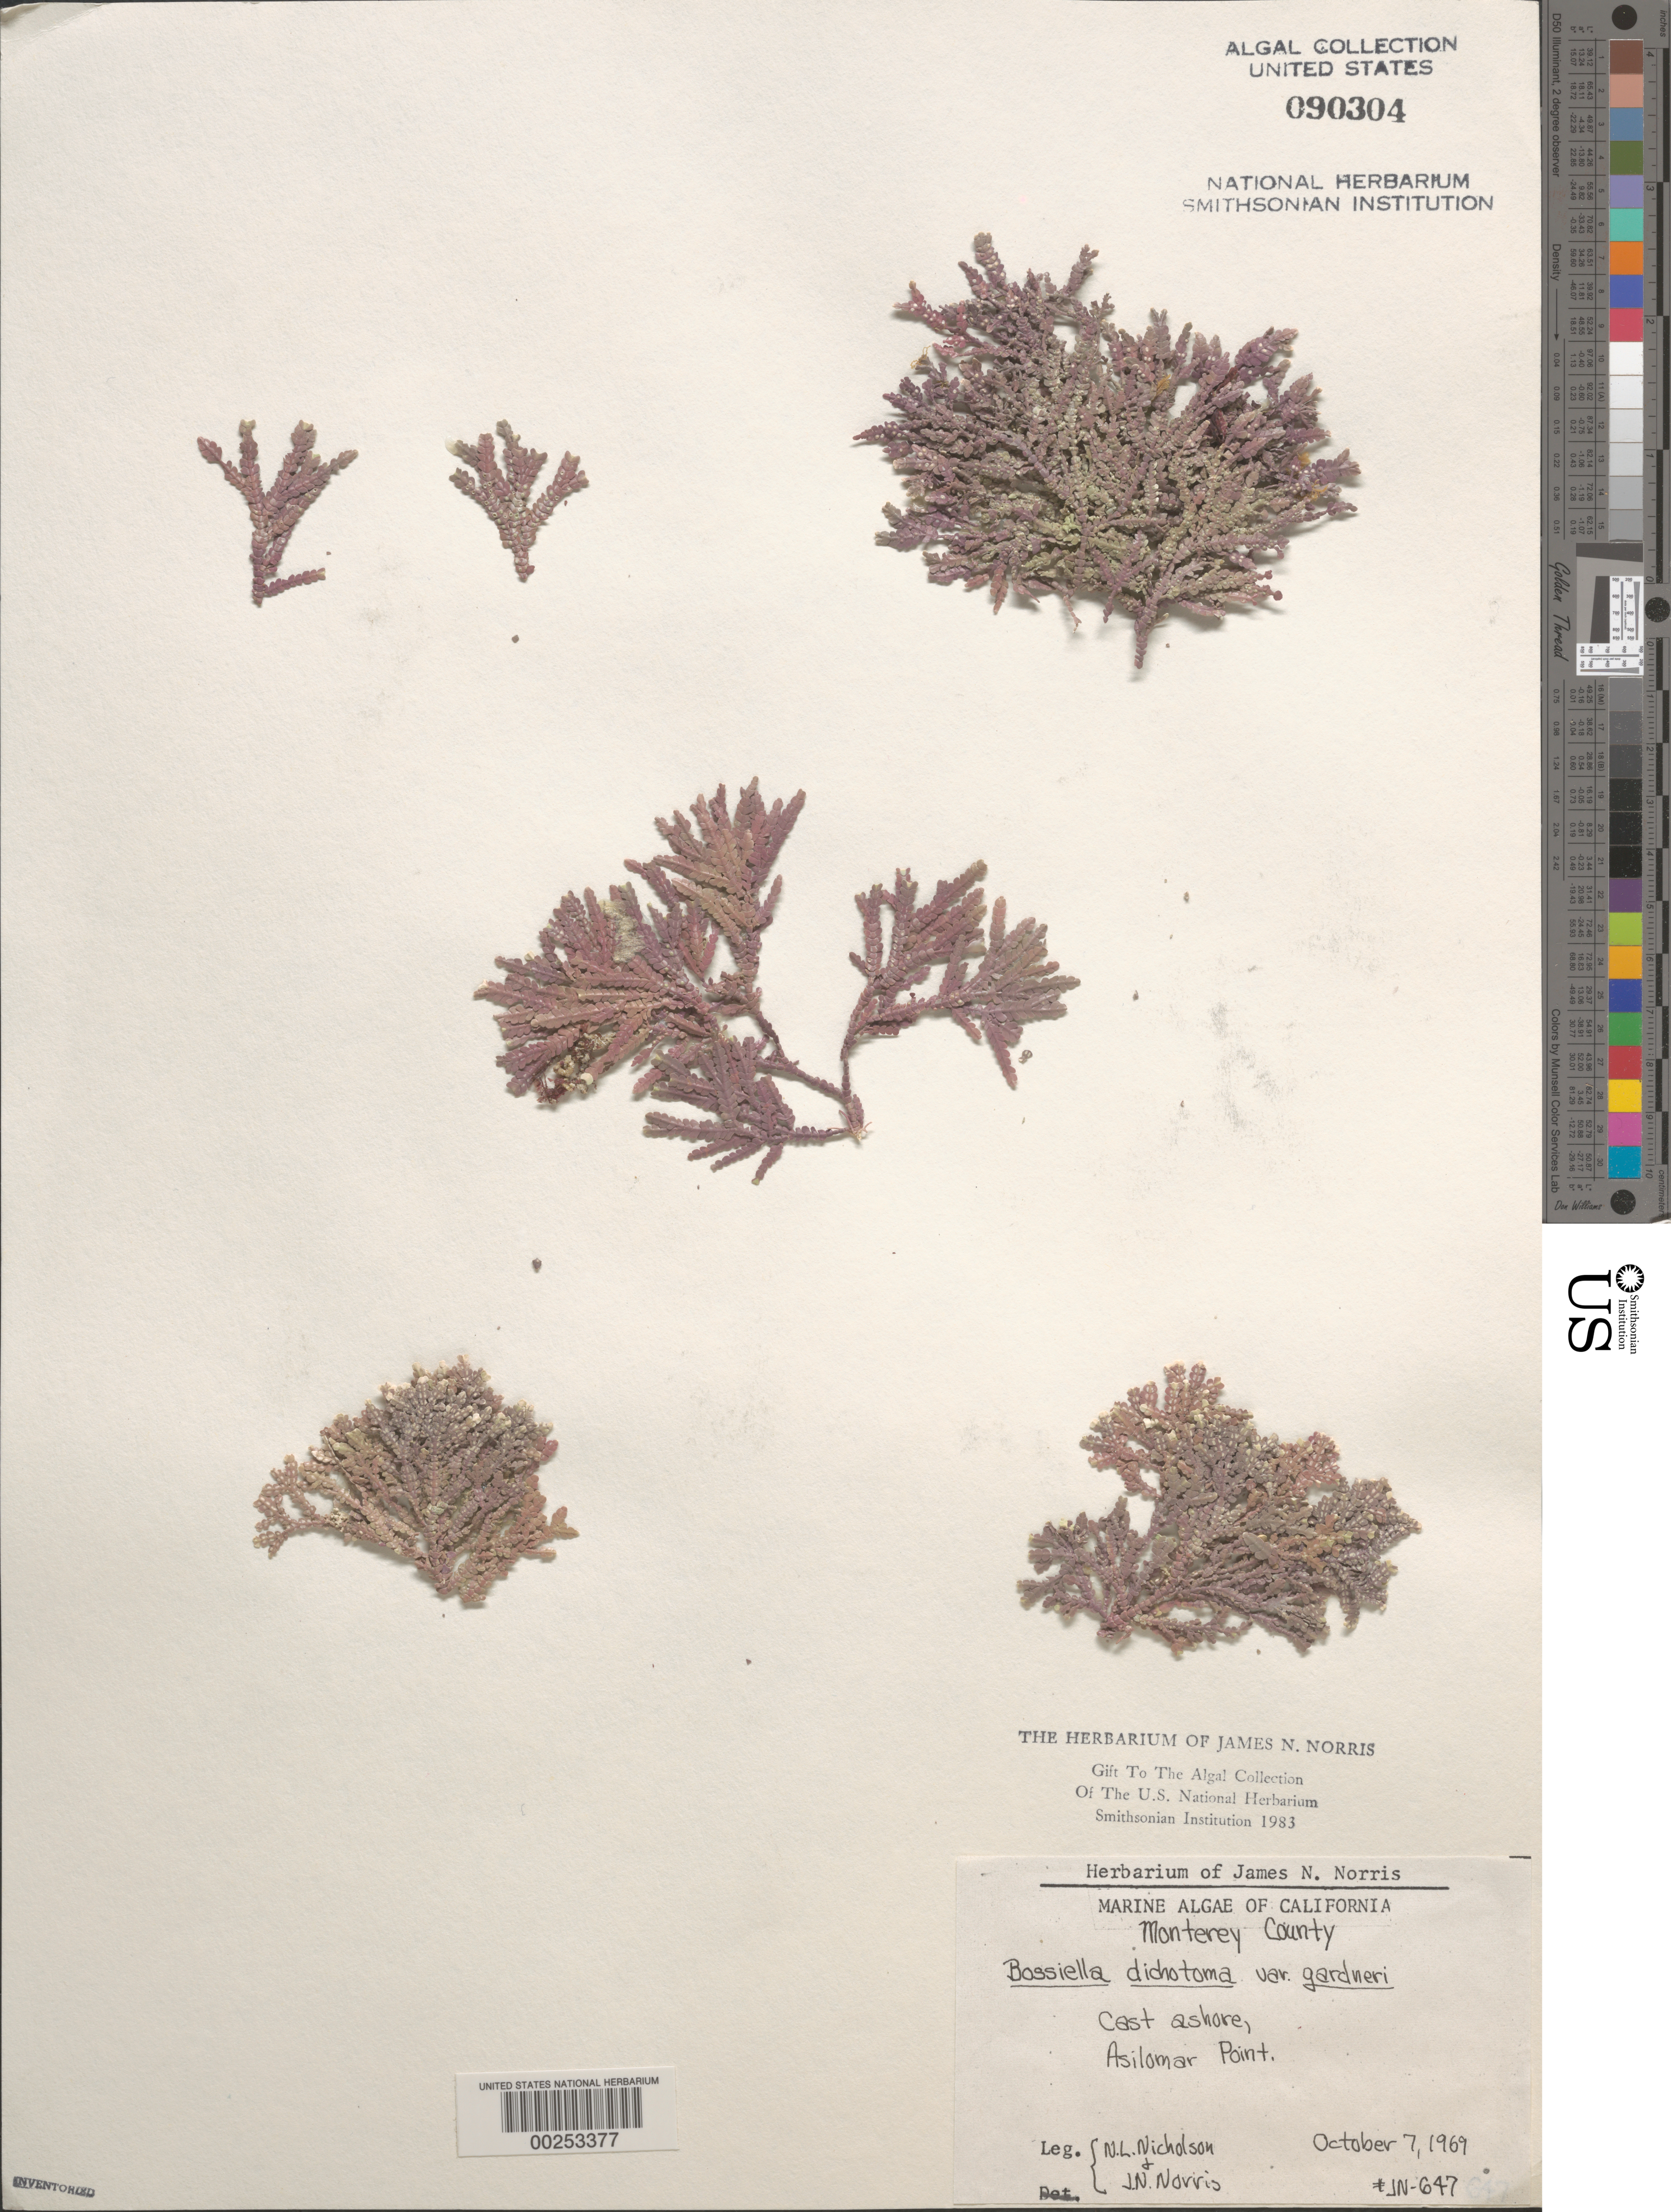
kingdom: Plantae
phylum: Rhodophyta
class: Florideophyceae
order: Corallinales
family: Corallinaceae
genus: Bossiella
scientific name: Bossiella dichotoma var. gardneri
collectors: N. Nicholson & J. N. Norris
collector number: JN-647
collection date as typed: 07 Oct 1969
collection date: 1969-10-07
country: United States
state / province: California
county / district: Monterey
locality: Asilomar Point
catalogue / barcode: US 90304